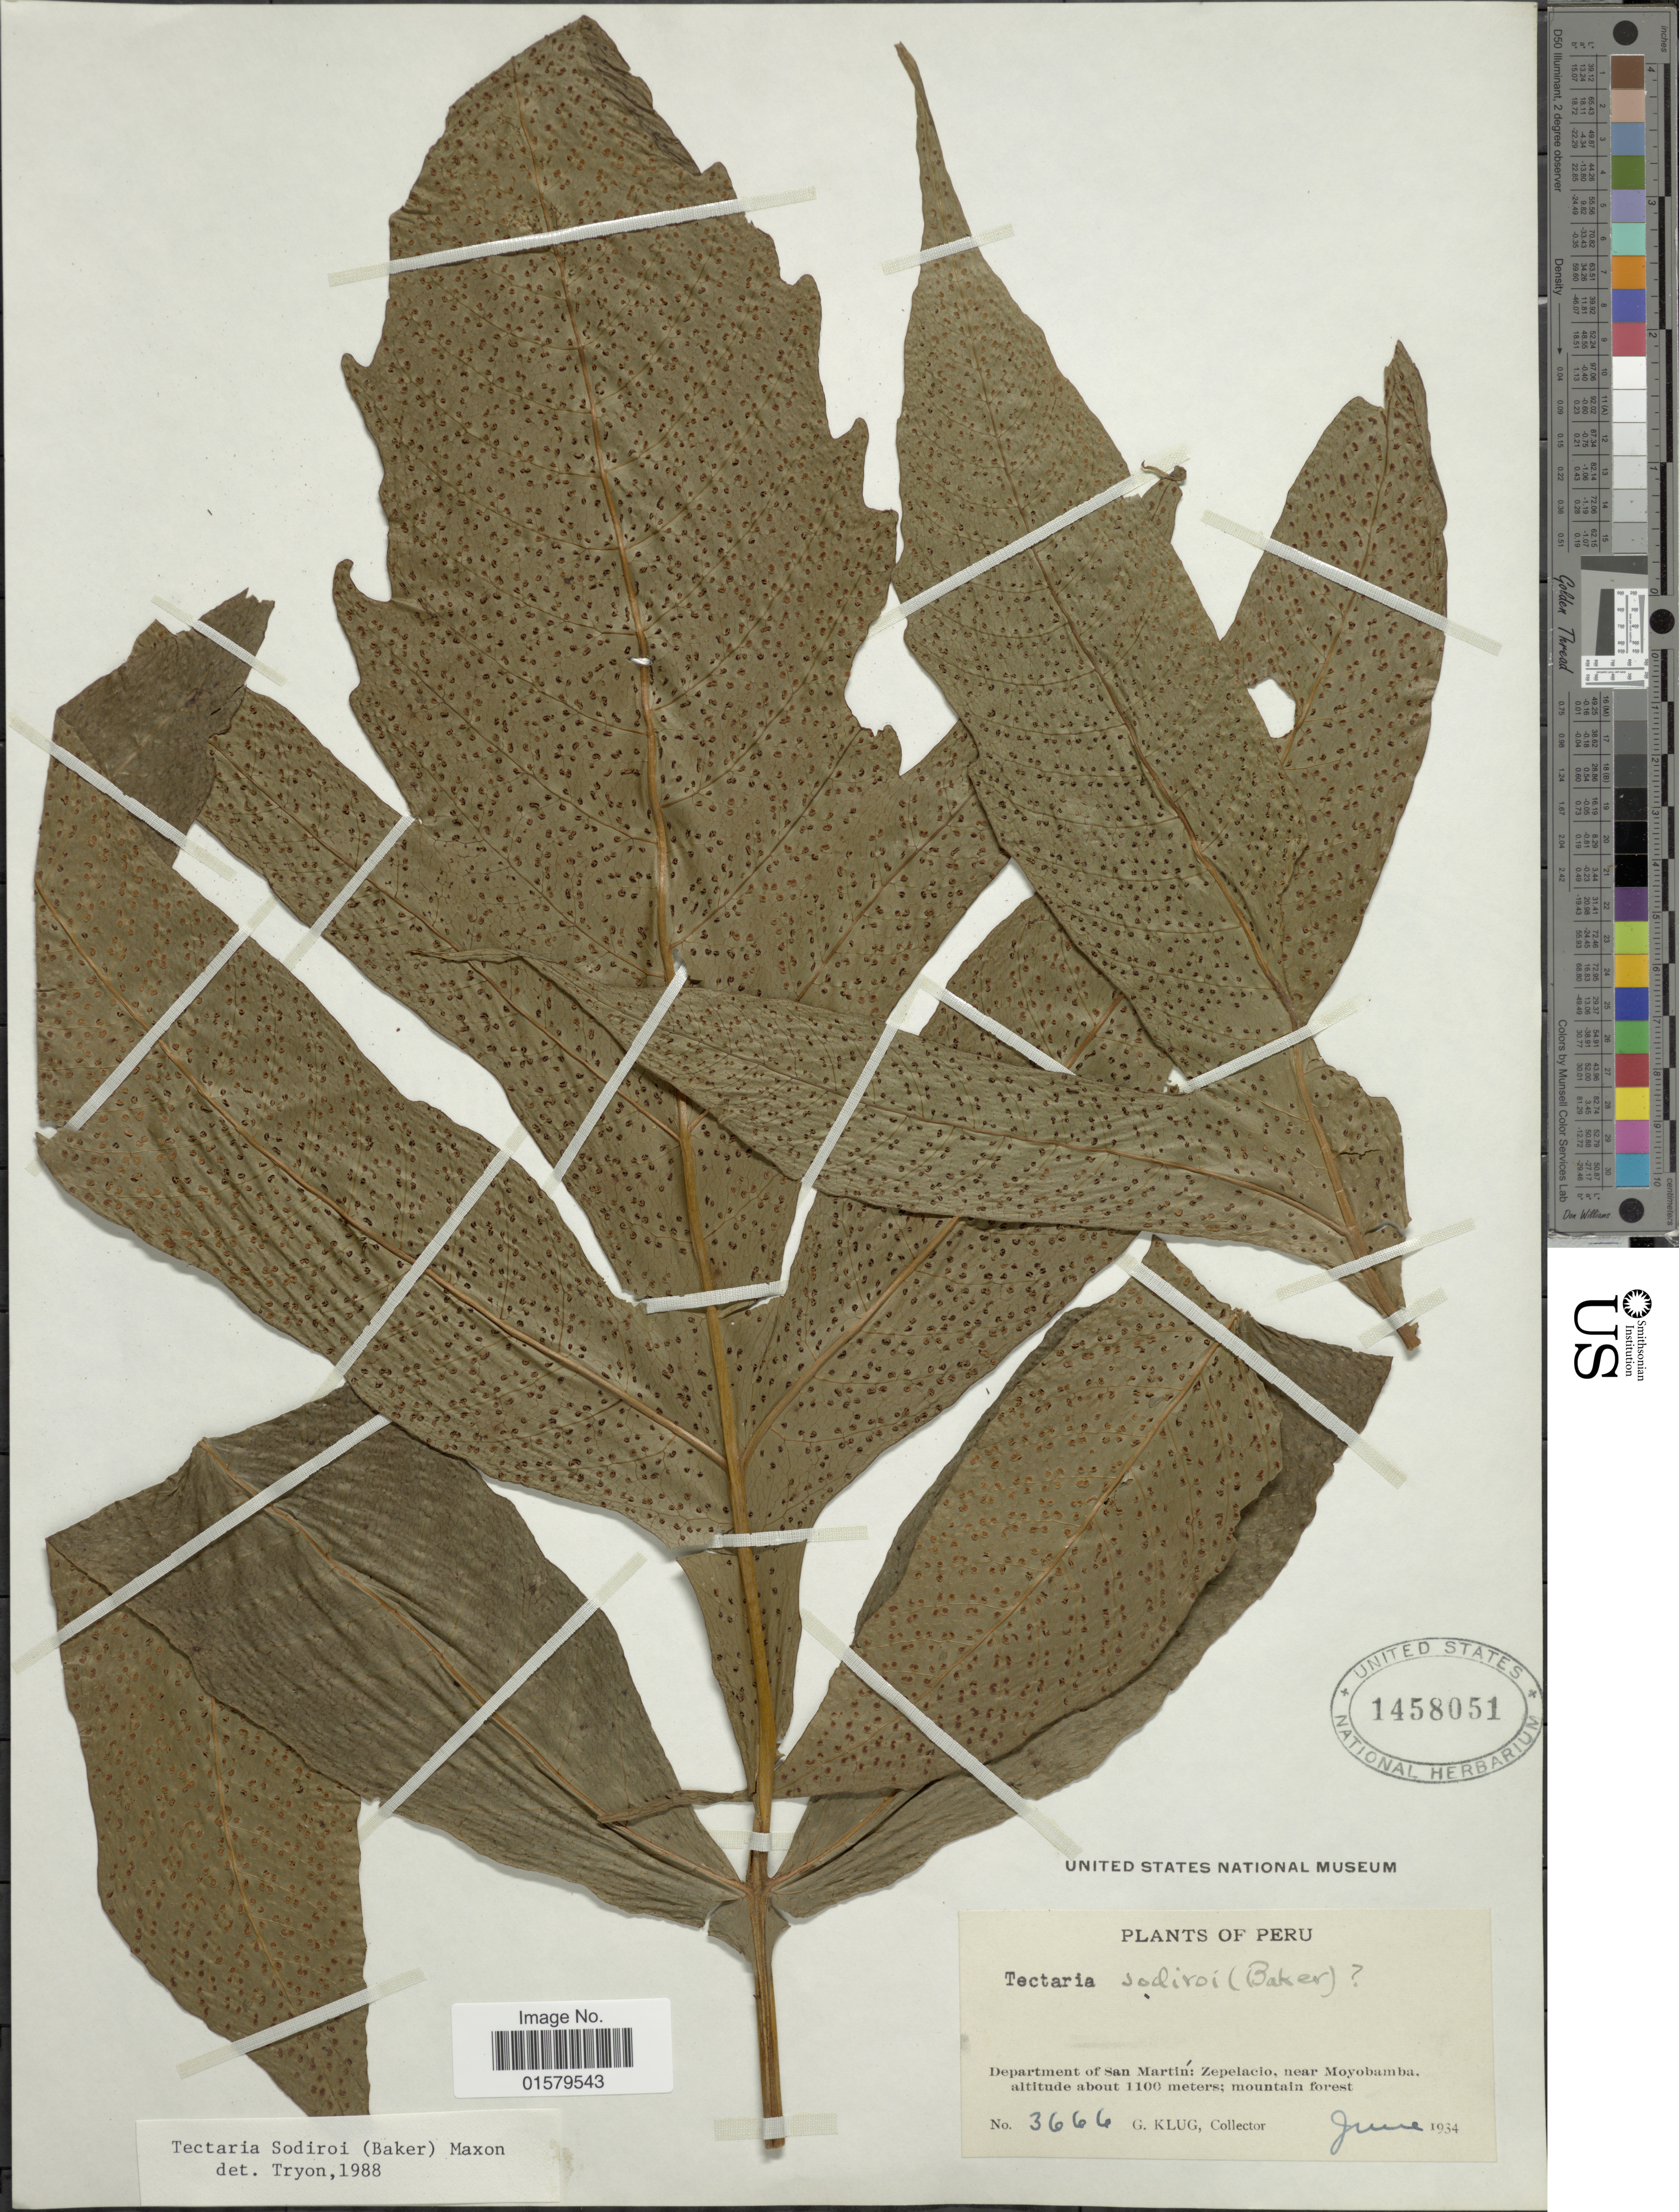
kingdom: Plantae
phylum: Tracheophyta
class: Polypodiopsida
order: Polypodiales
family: Tectariaceae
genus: Tectaria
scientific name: Tectaria antioquiana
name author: (Baker) C. Chr.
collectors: G. Klug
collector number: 3666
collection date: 1934-06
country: Peru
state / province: San Martín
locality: Zepelacio, near Moyobamba, mountain forest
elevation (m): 1100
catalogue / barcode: US 1458051